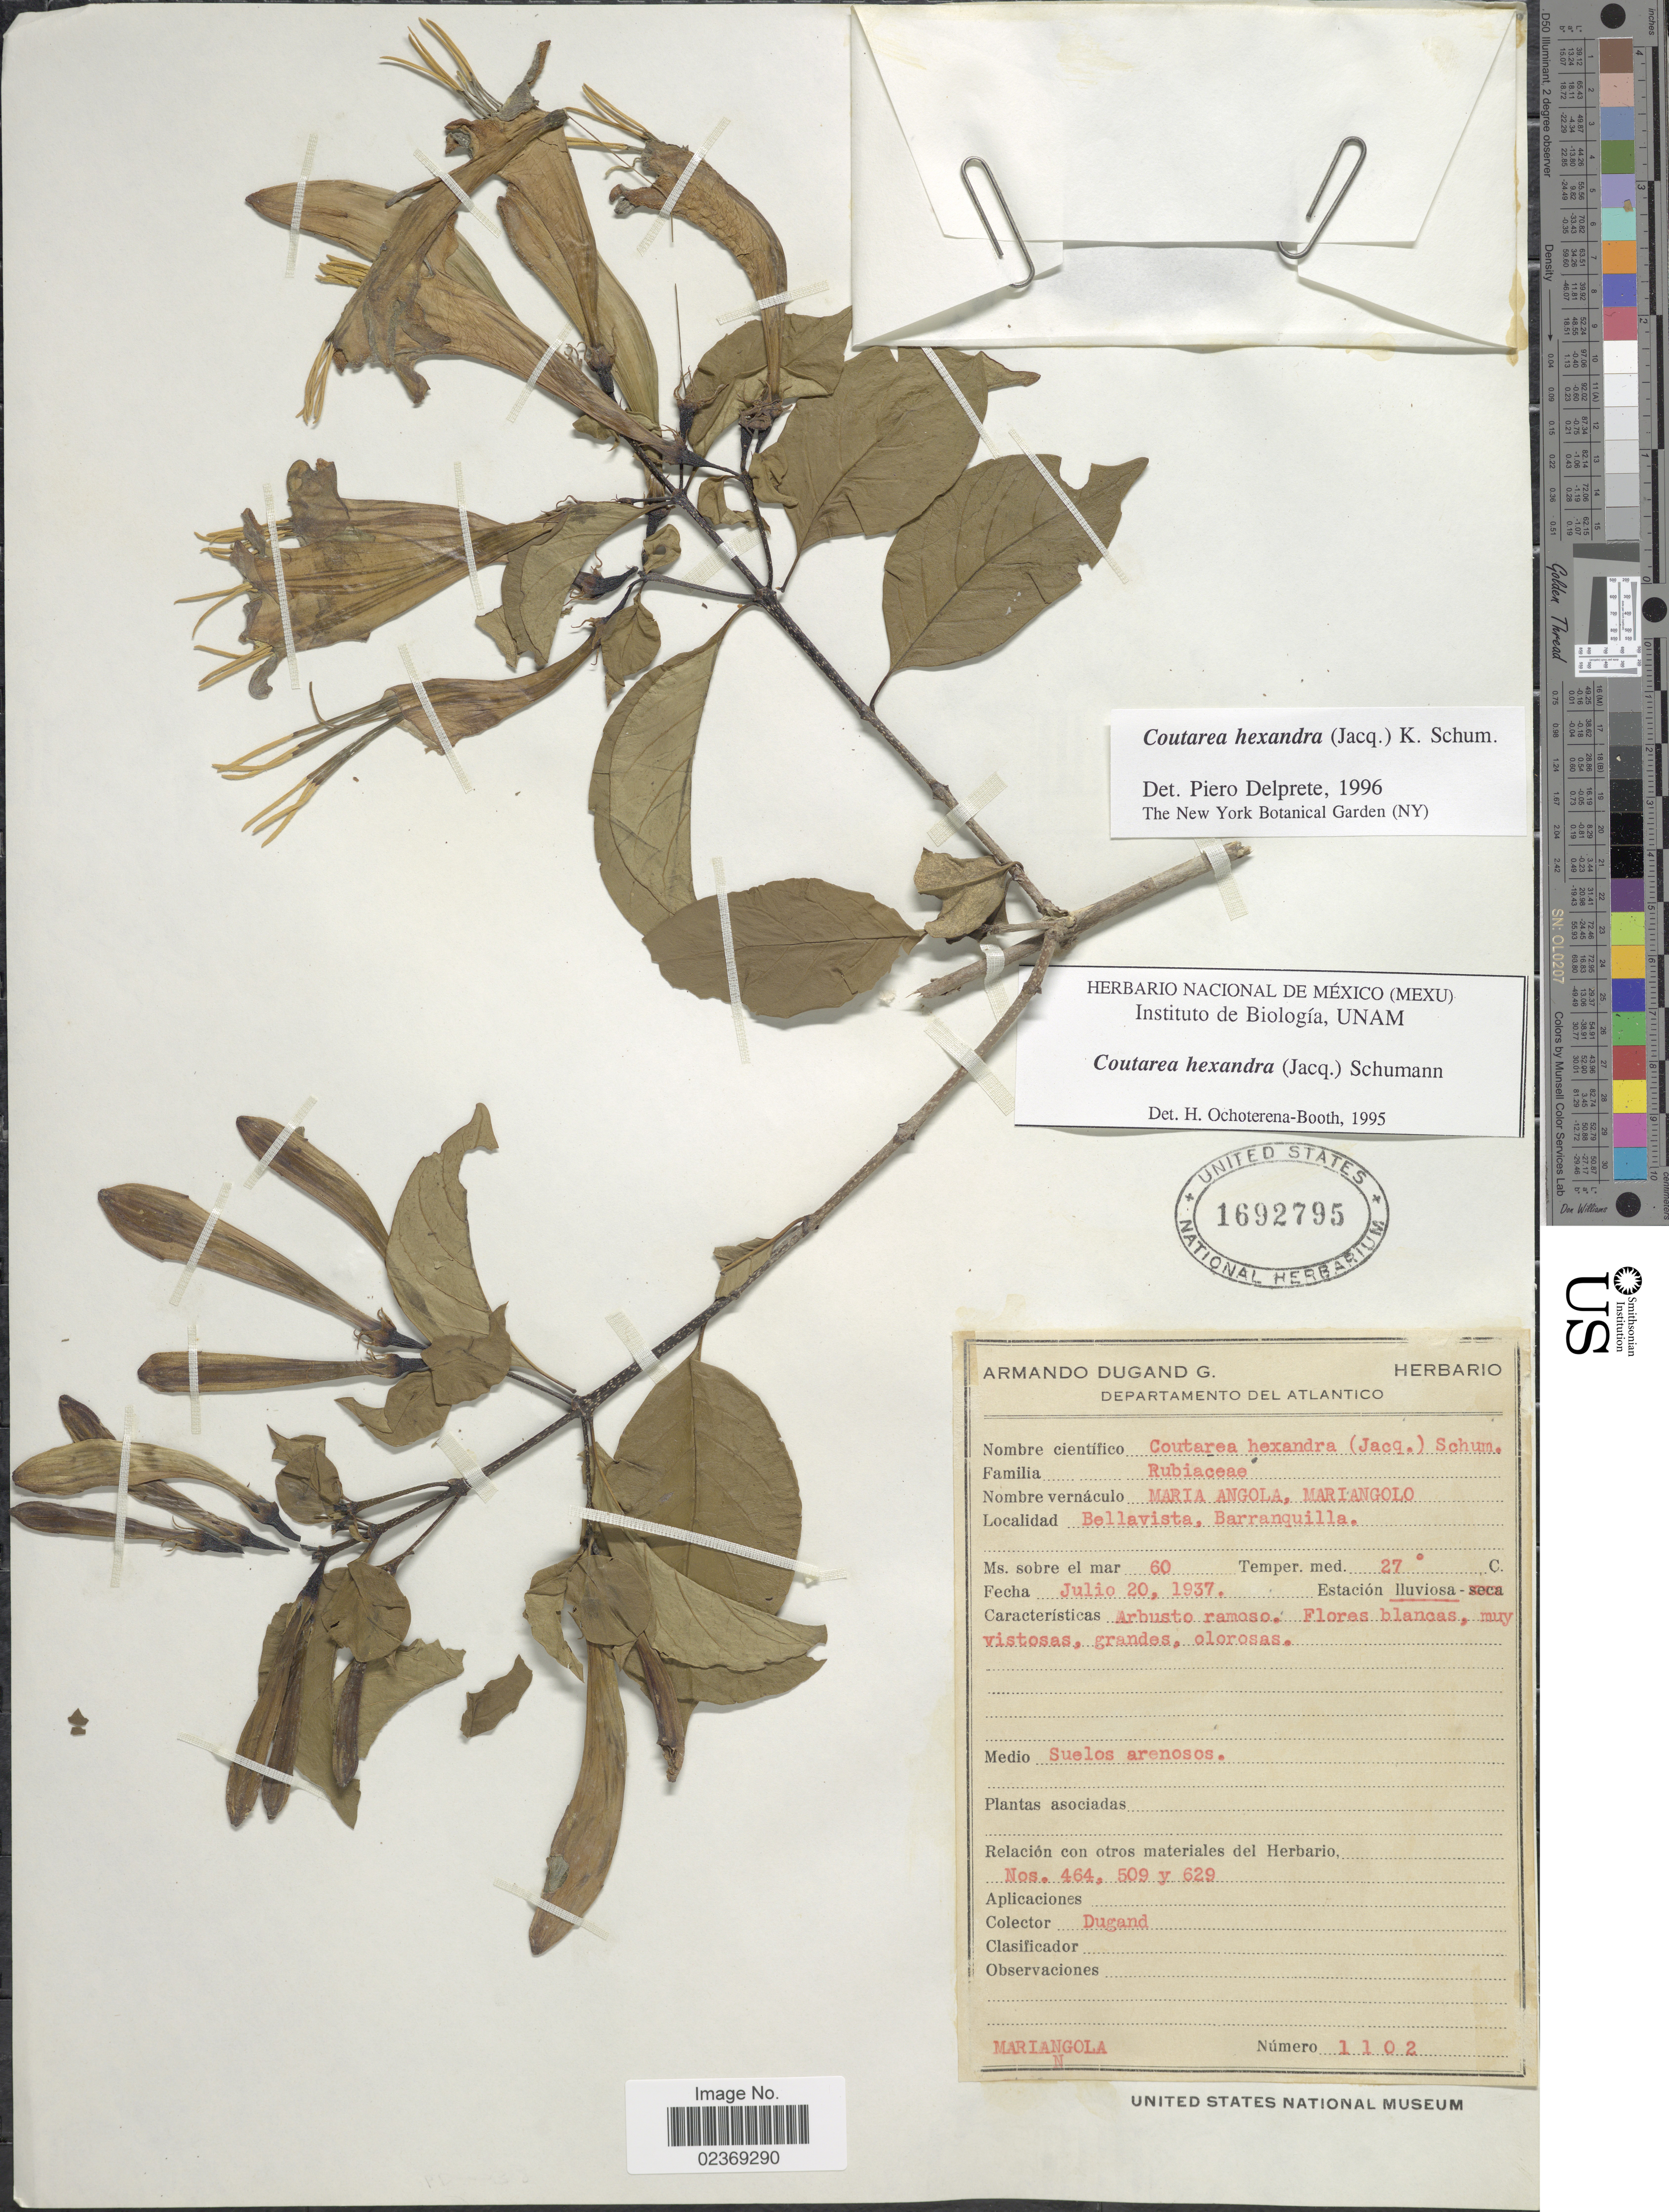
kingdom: Plantae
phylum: Tracheophyta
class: Magnoliopsida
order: Gentianales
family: Rubiaceae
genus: Coutarea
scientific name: Coutarea hexandra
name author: (Jacq.) K. Schum.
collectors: Dugand, --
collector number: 1102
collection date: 1937-07-20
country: Colombia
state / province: Atlántico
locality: Departamento del Atlantico. Bellavista, Barranquilla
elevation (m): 60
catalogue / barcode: US 1692795